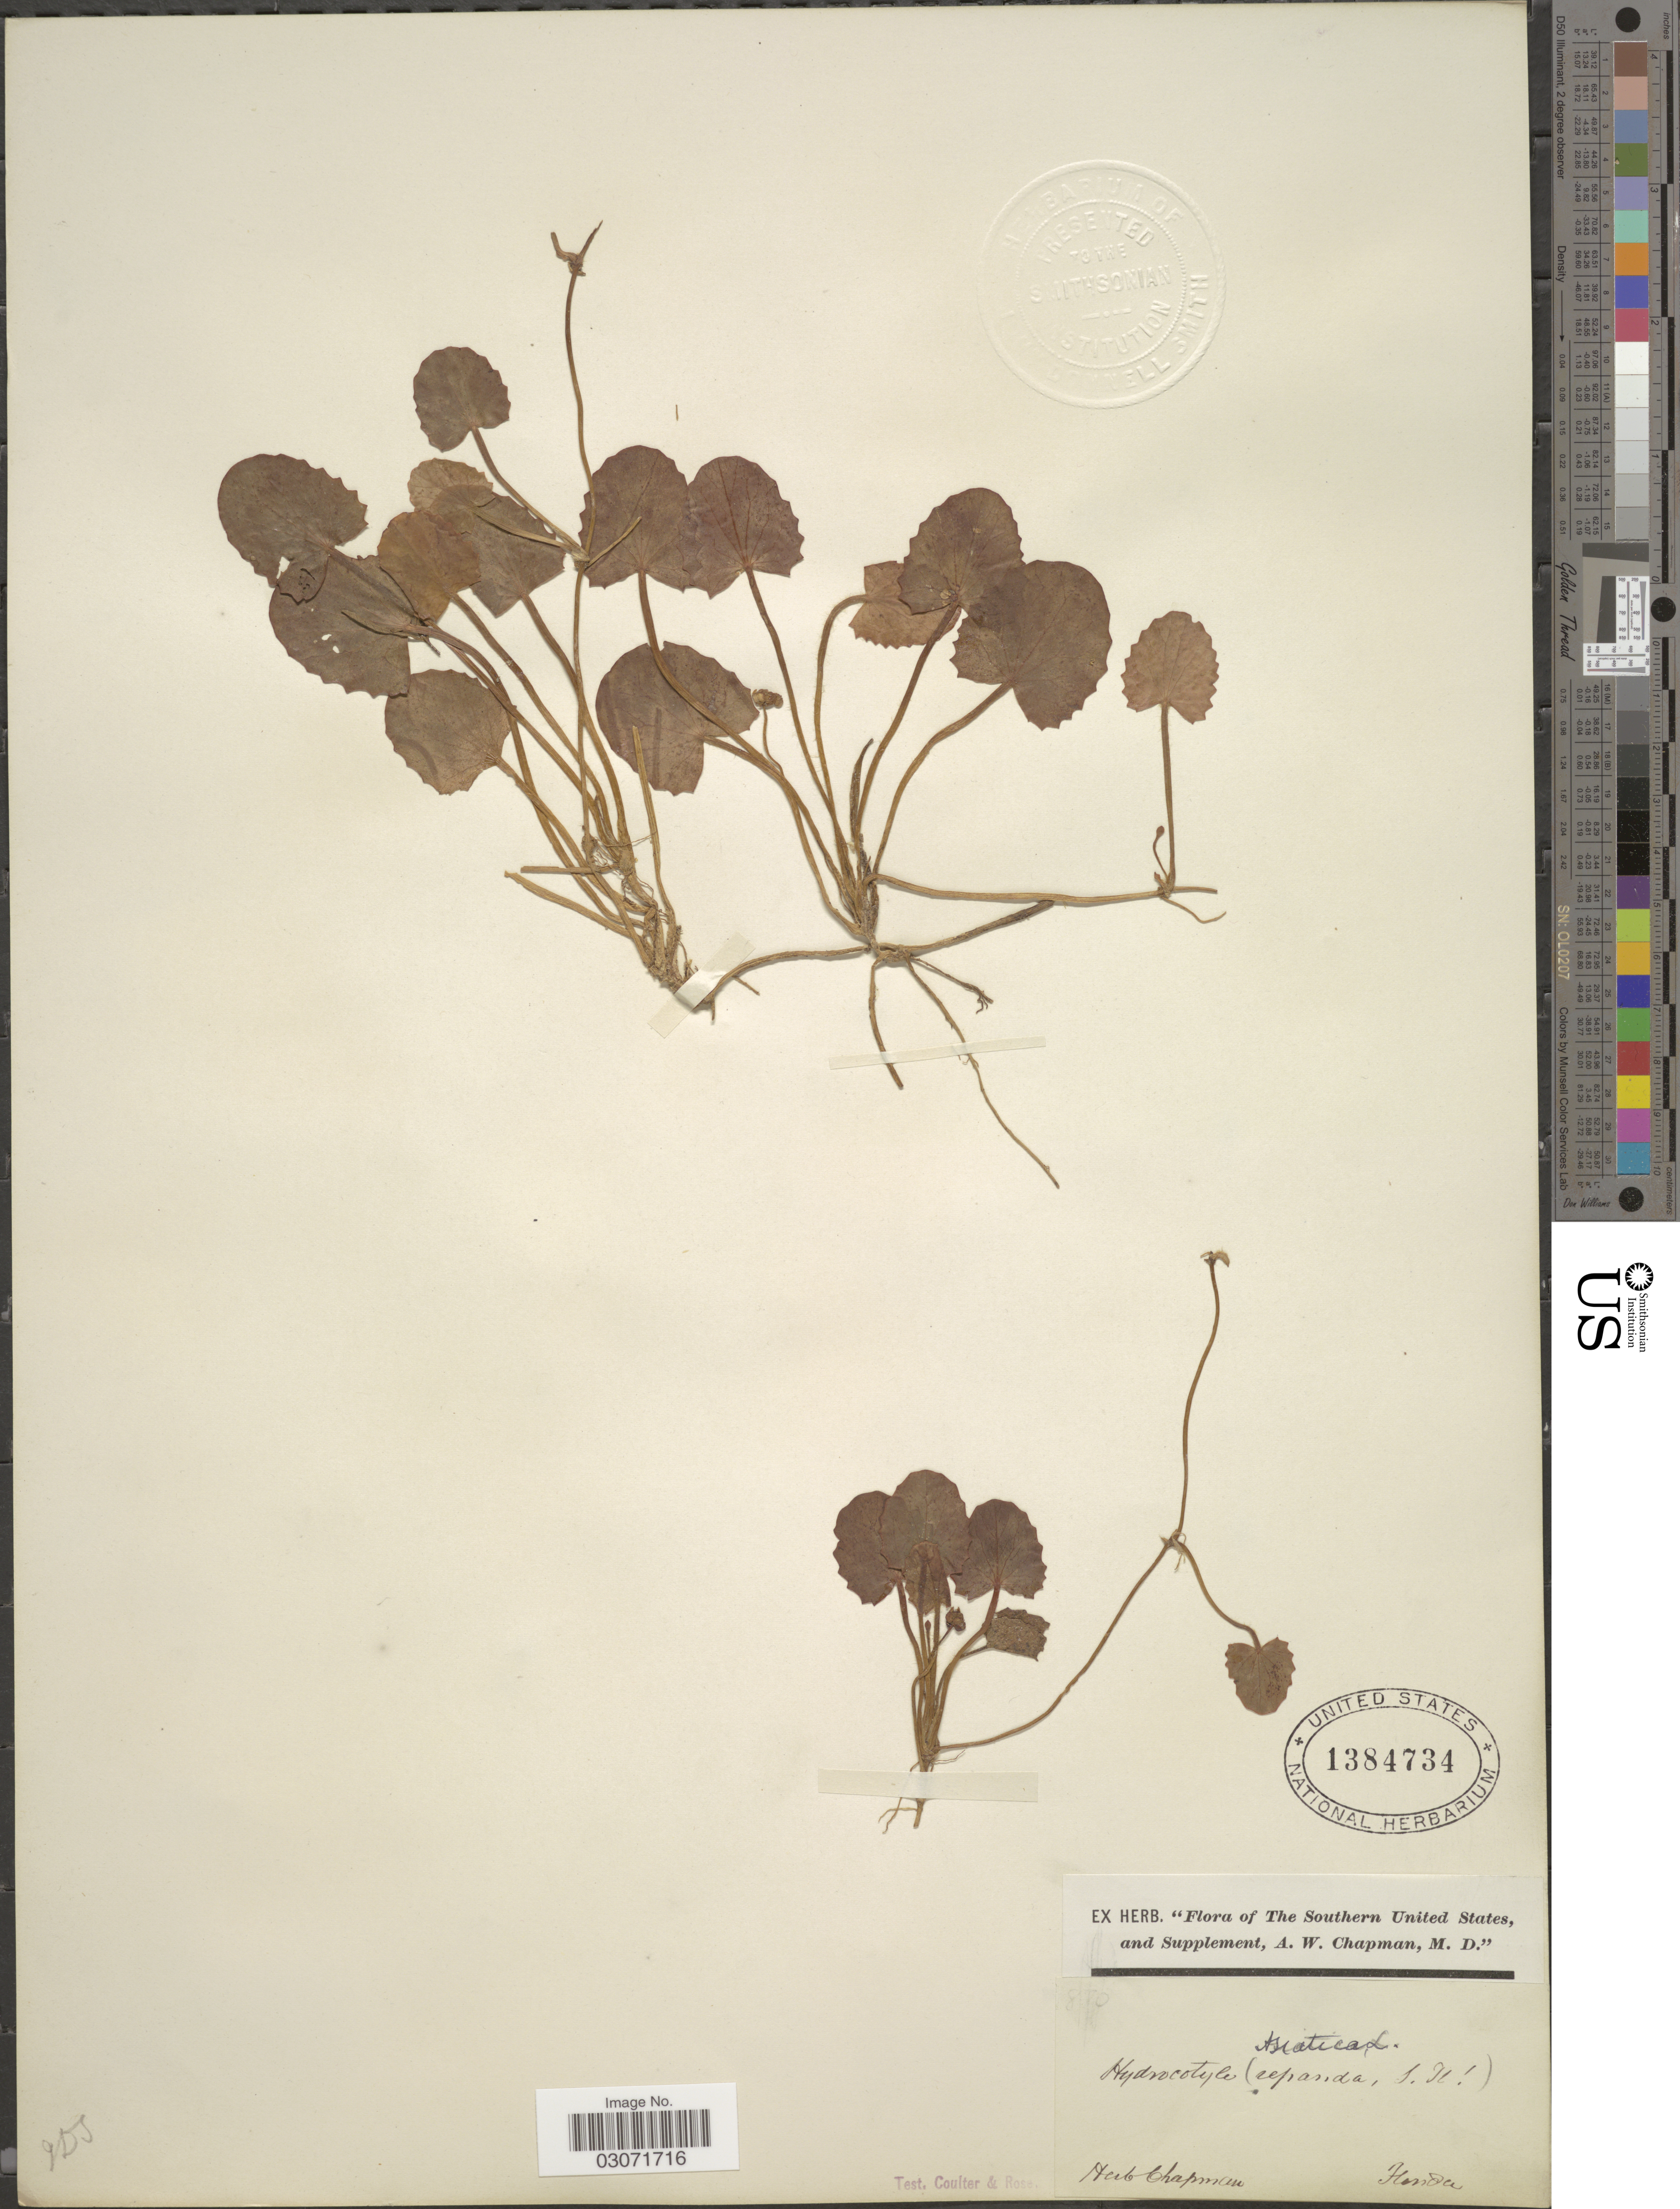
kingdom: Plantae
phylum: Tracheophyta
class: Magnoliopsida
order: Apiales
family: Apiaceae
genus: Centella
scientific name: Centella asiatica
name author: (L.) Urb.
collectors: ex herb. A.W. Chapman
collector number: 870*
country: United States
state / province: Florida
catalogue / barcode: US 1384734